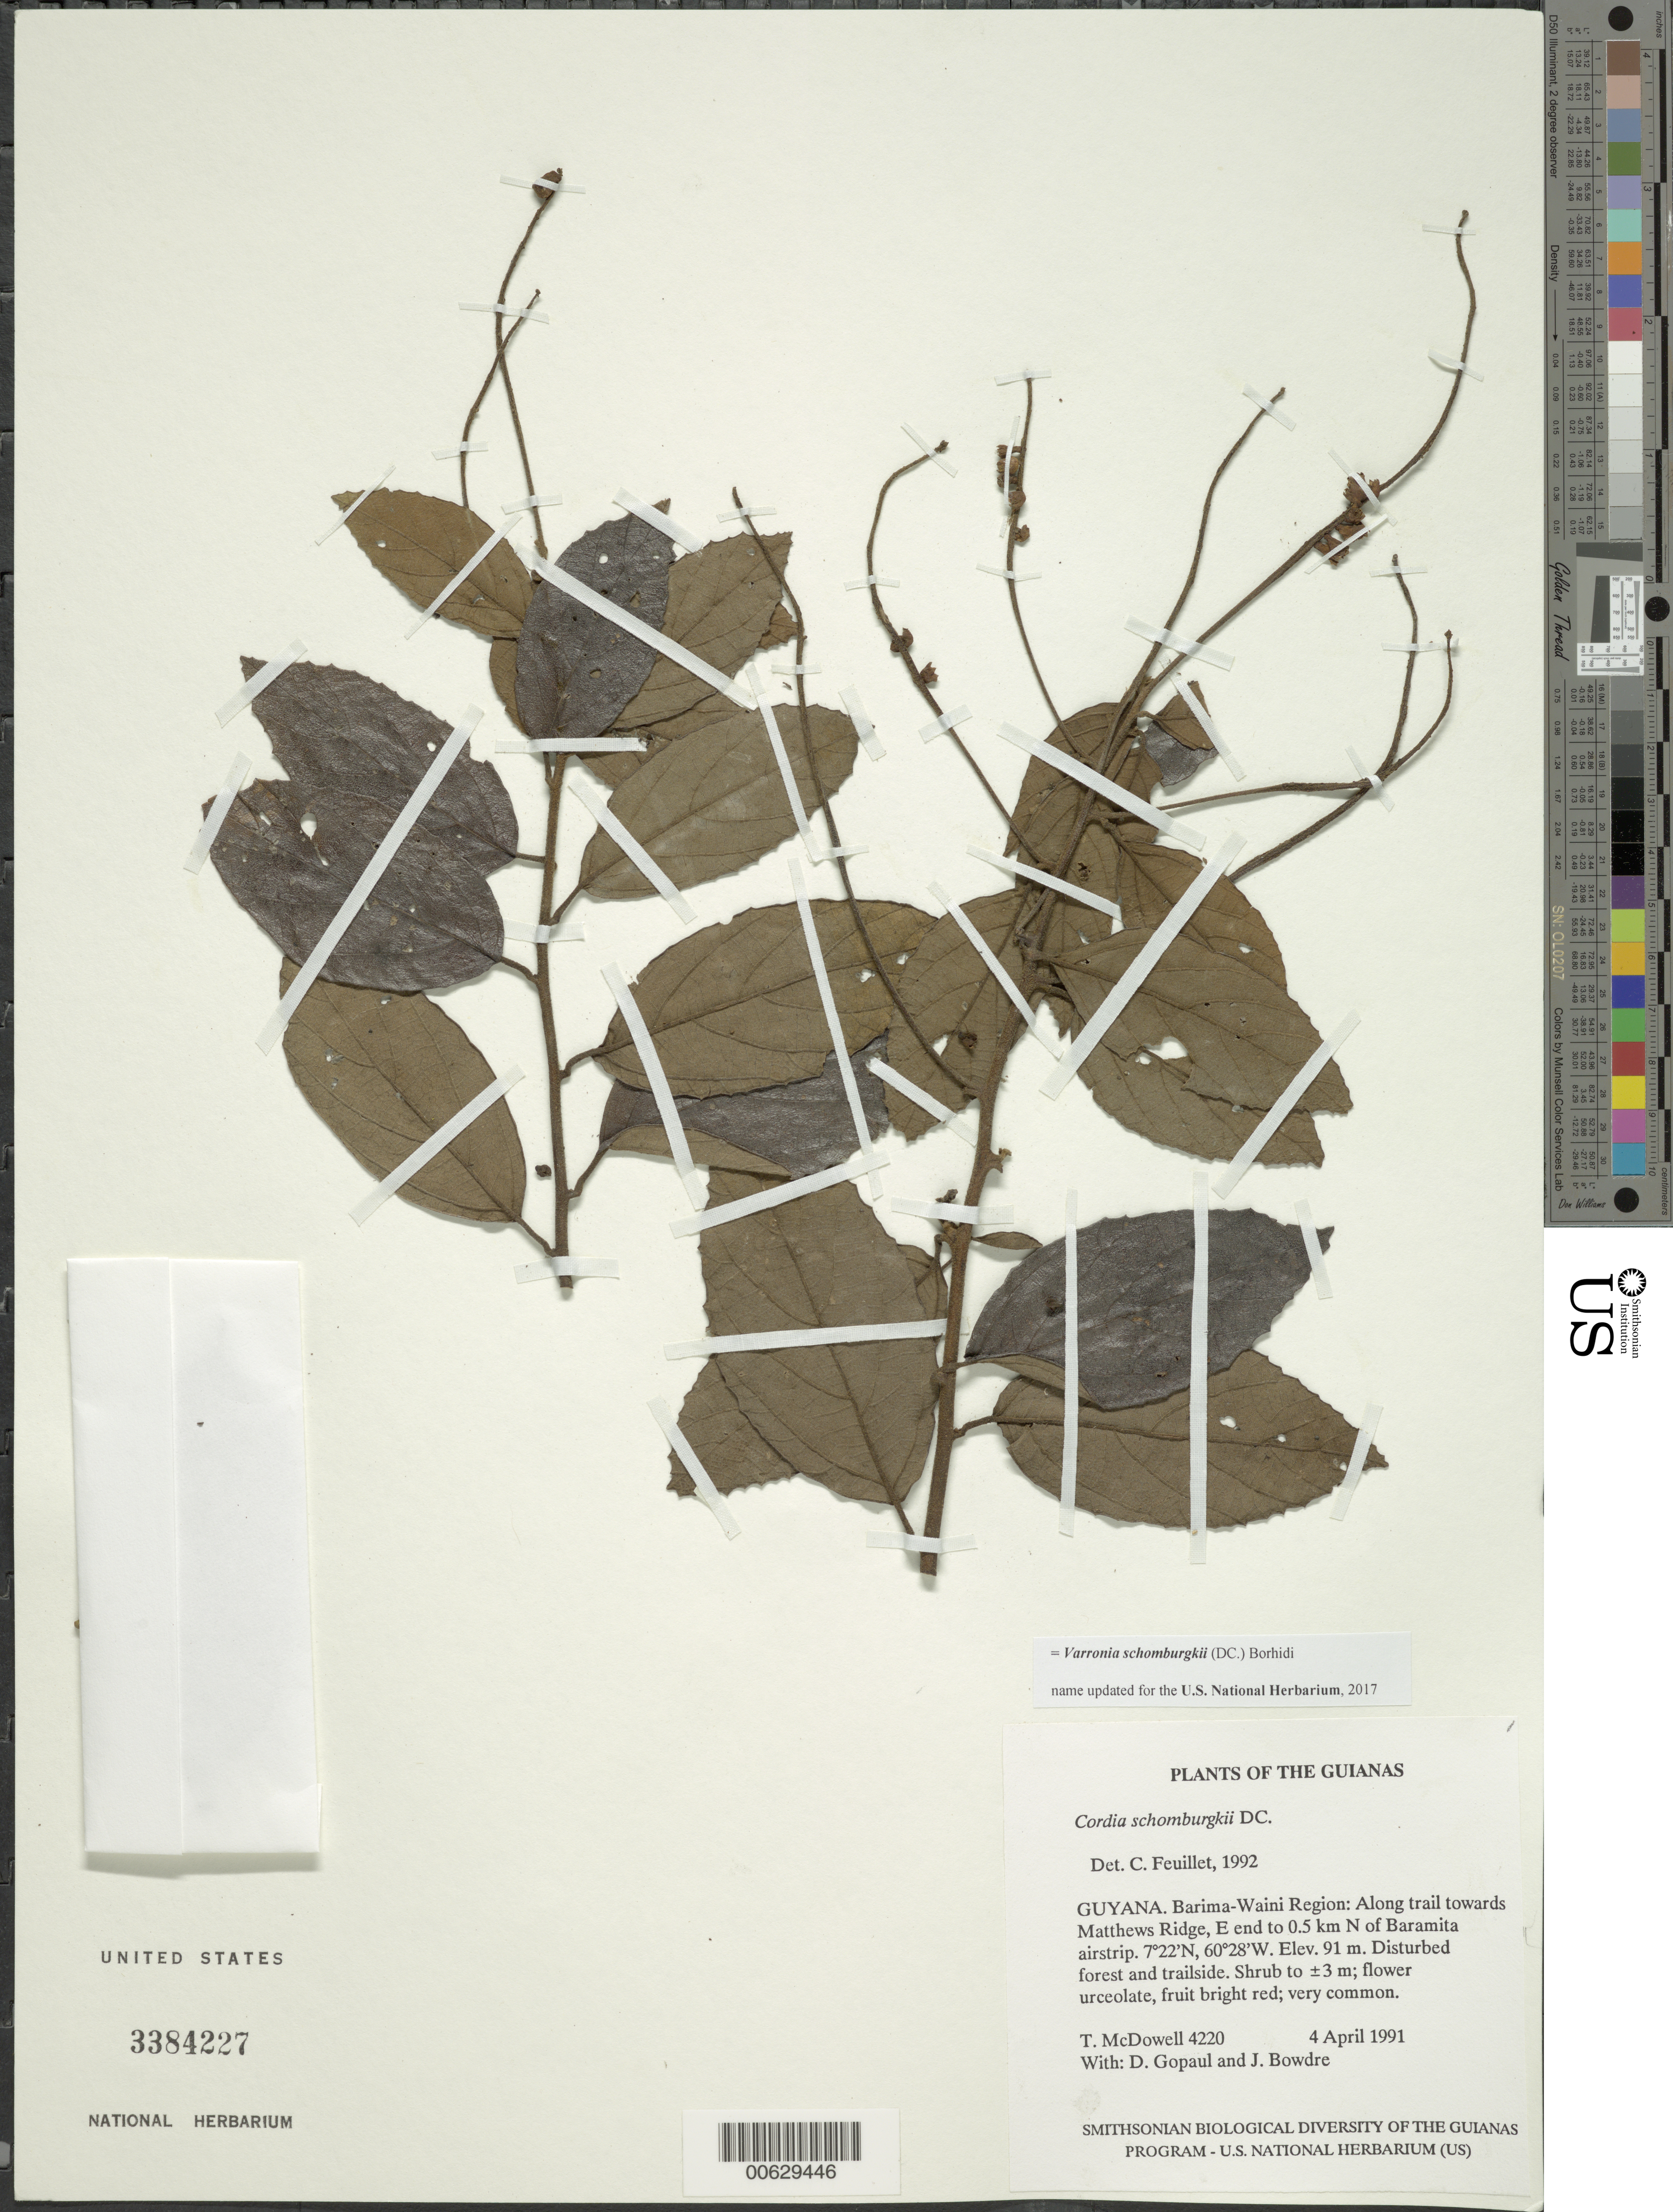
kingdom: Plantae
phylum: Tracheophyta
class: Magnoliopsida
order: Boraginales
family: Cordiaceae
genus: Cordia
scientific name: Cordia schomburgkii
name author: DC.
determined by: Feuillet, C.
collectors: T. McDowell, D. Gopaul & J. Bowdre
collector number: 4220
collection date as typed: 4 April 1991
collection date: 1991-04-04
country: Guyana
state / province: Barima-Waini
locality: Along trail towards Matthews Ridge, E end to 0.5 km N of Baramita airstrip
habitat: Disturbed forest and trailside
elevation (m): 91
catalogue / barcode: US 3384227-2